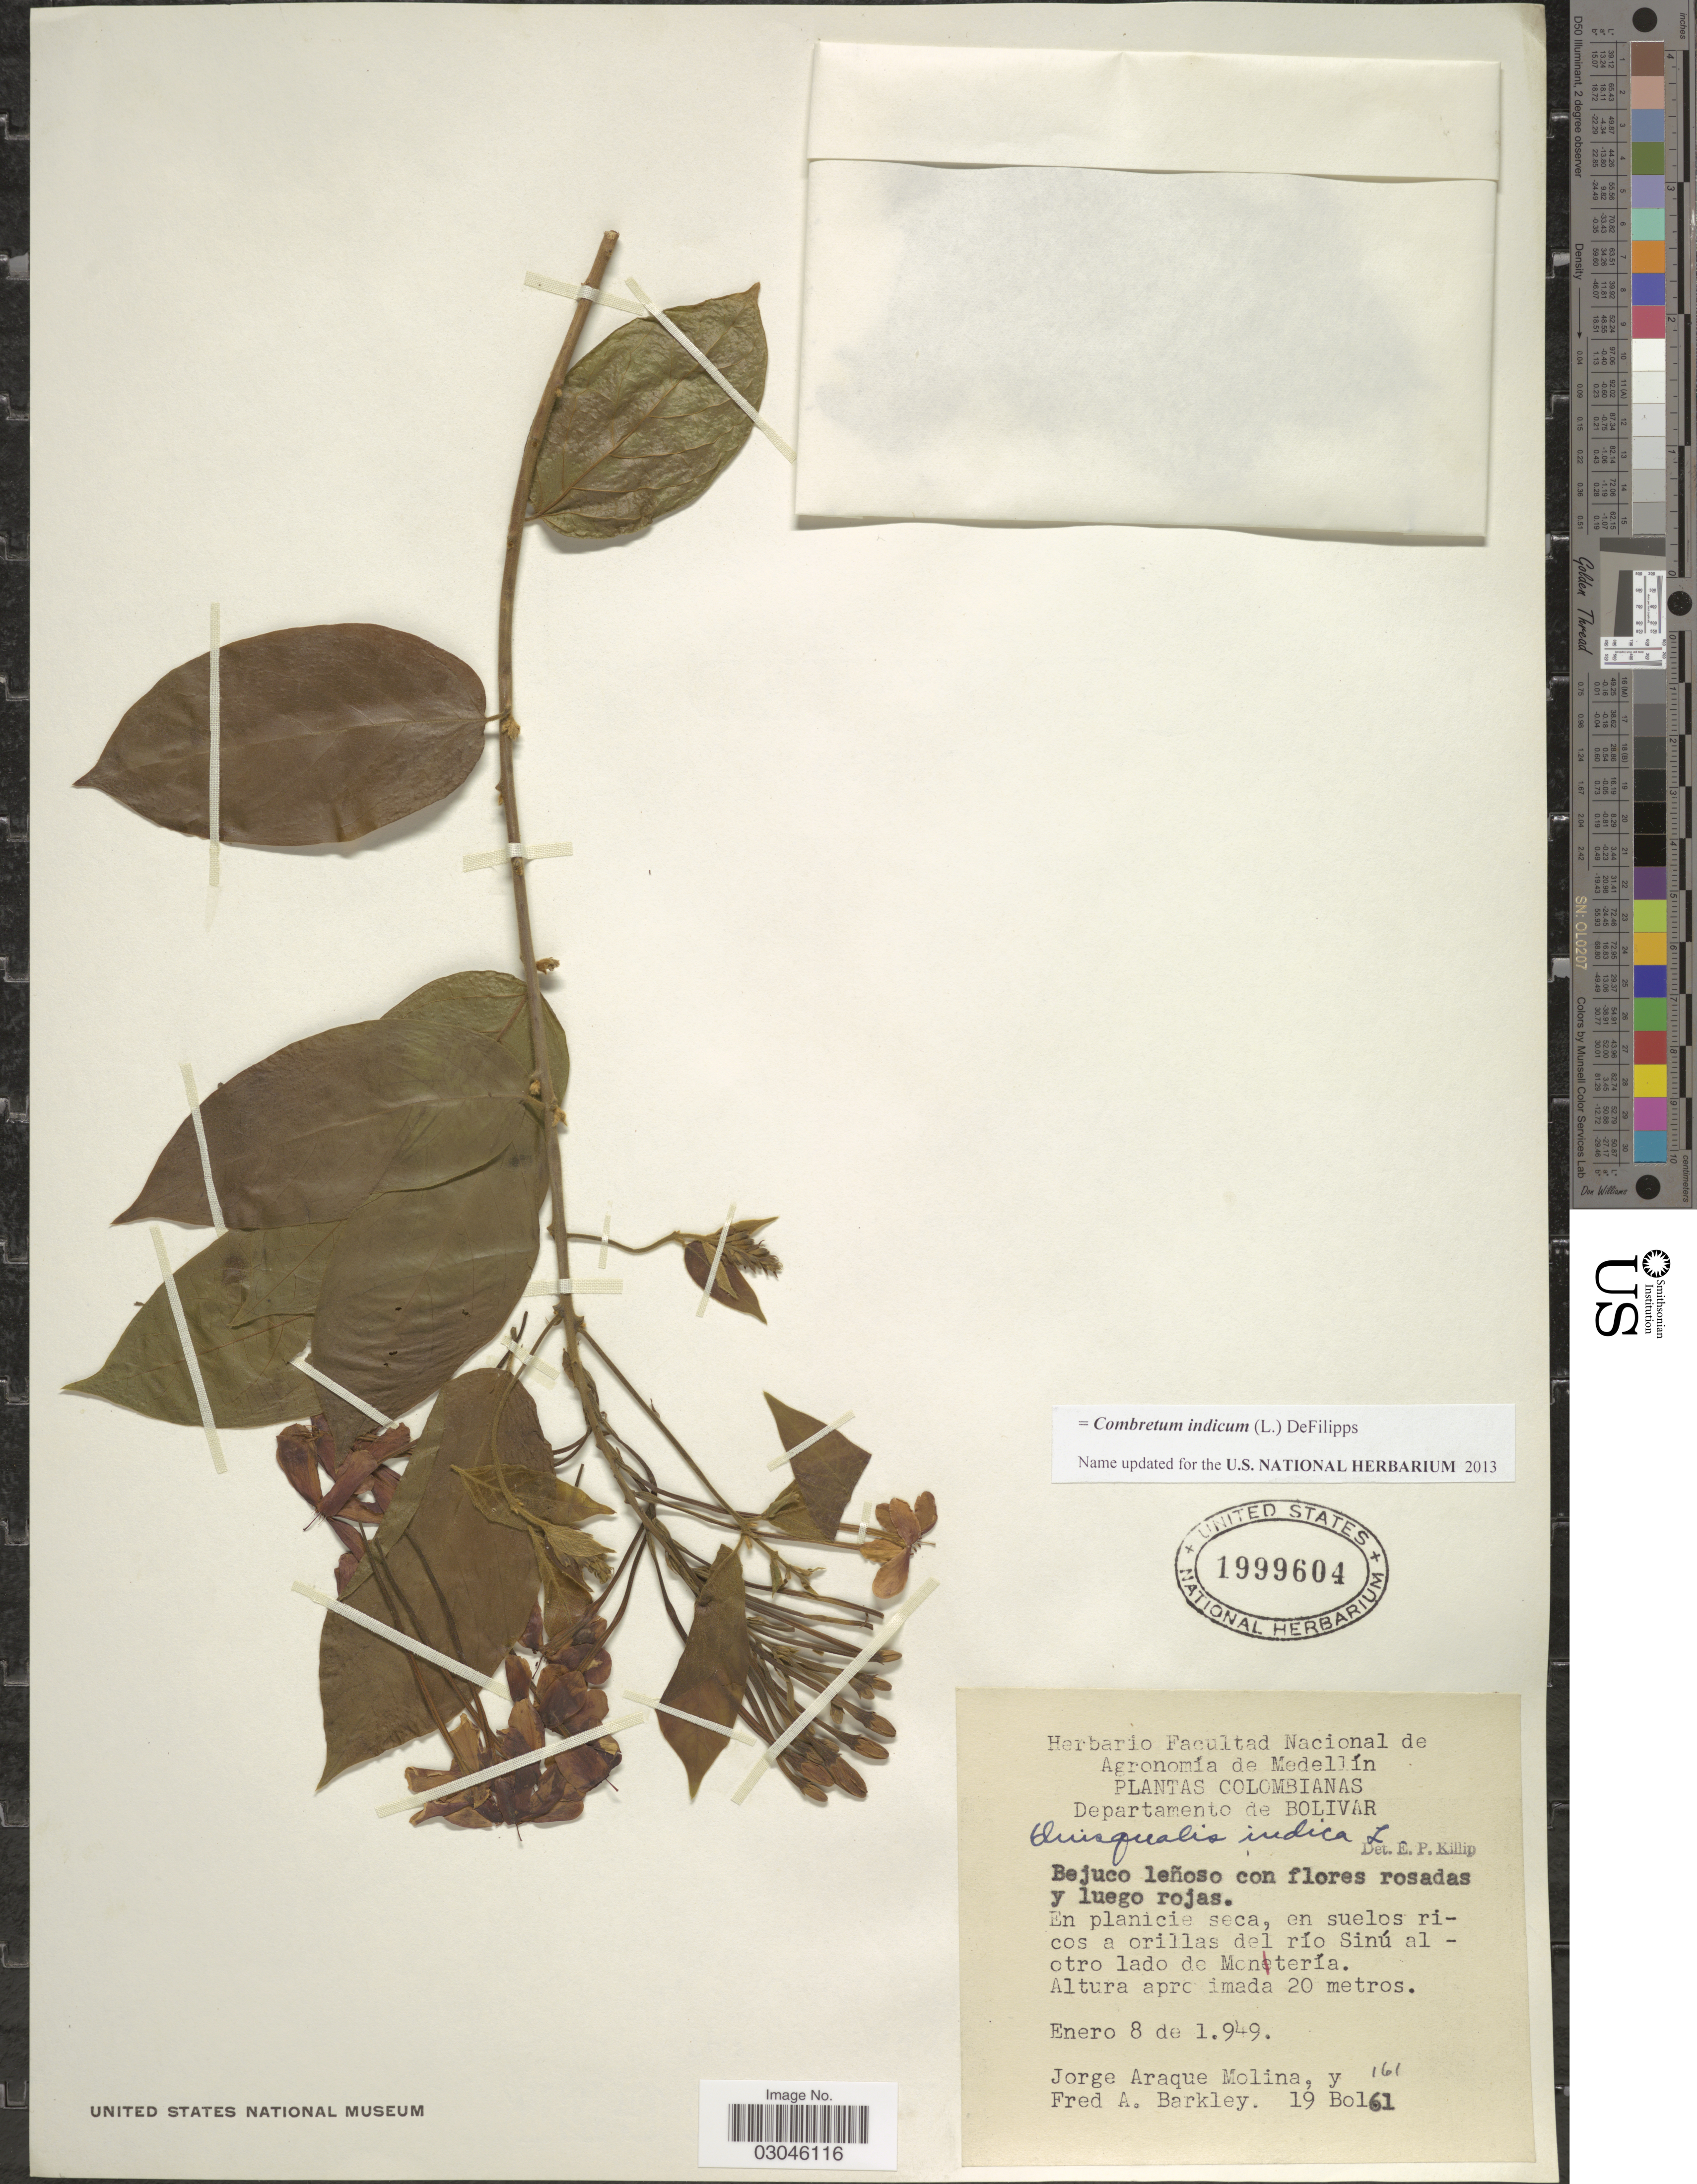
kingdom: Plantae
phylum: Tracheophyta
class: Magnoliopsida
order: Myrtales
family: Combretaceae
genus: Combretum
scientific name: Combretum indicum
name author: (L.) DeFilipps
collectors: J. Araque Molina & F. A. Barkley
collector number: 19Bol61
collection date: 1949-01-08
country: Colombia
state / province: Bolívar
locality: Departamento de Bolivar. En suelos ricos a orillas del río Sinú al - otro lado de Montería.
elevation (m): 20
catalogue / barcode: US 1999604